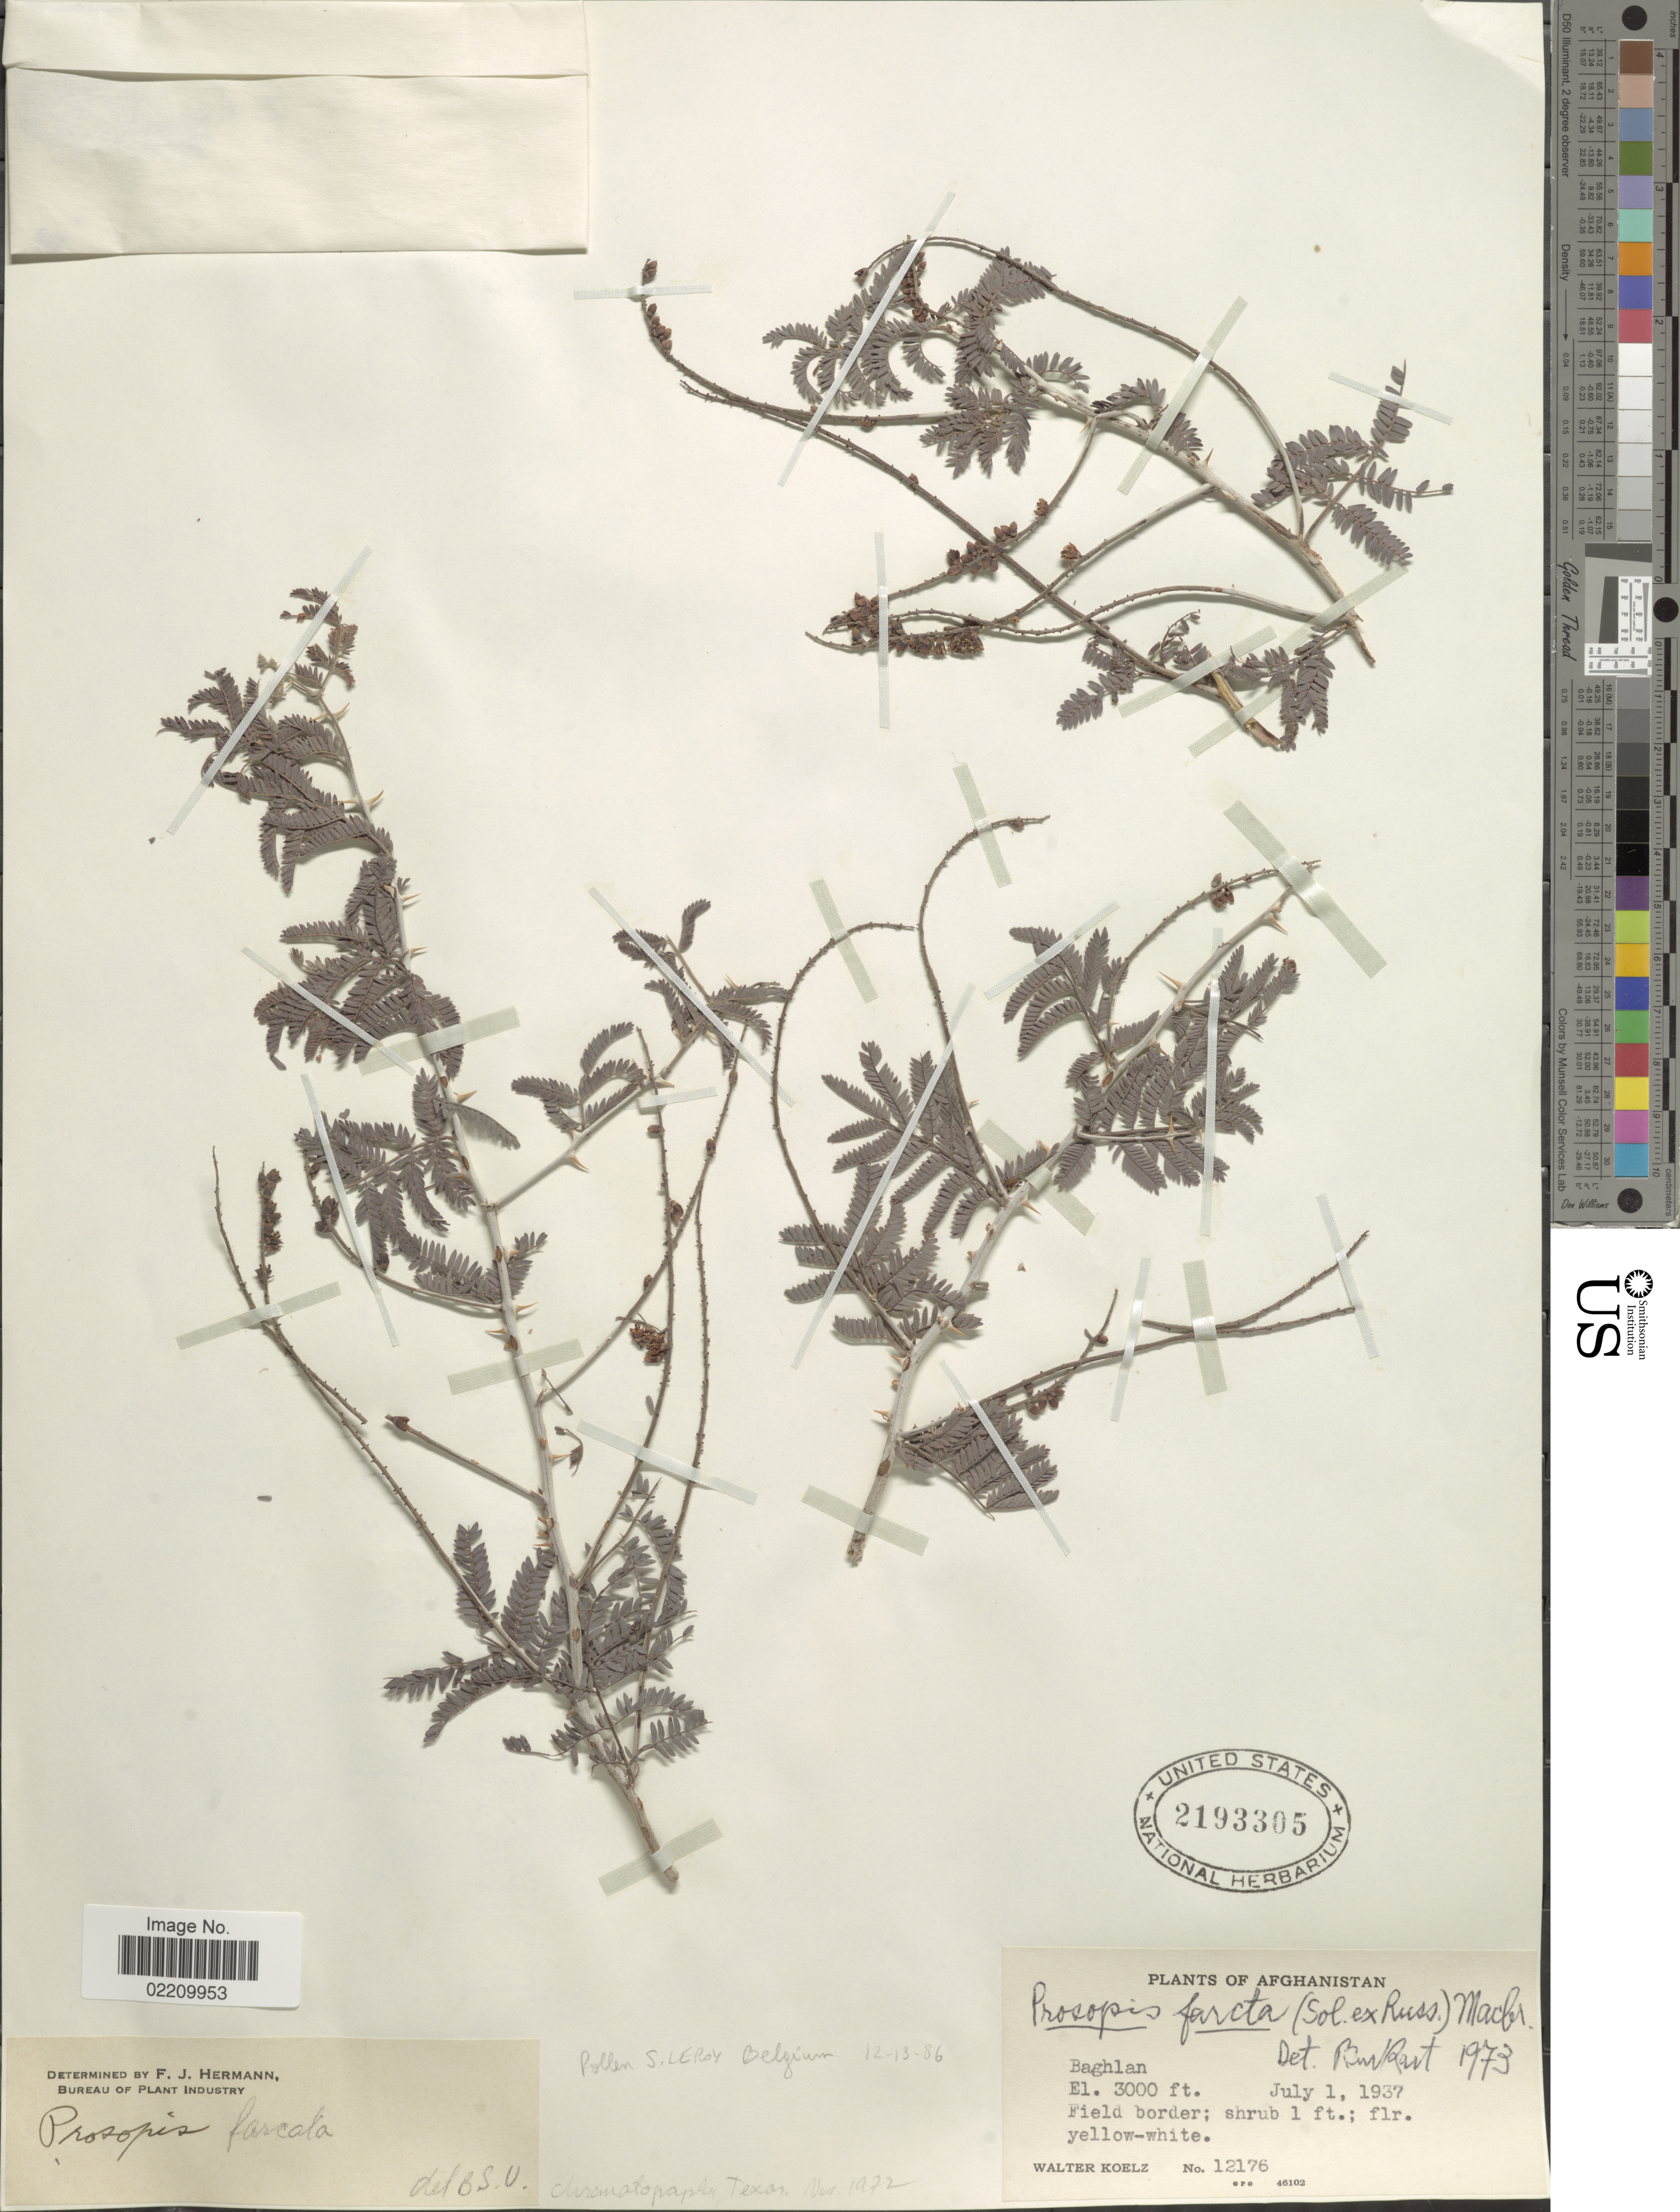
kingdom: Plantae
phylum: Tracheophyta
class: Magnoliopsida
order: Fabales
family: Fabaceae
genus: Prosopis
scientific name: Prosopis farcta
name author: (Banks & Sol.) J.F. Macbr.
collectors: W. N. Koelz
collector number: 12176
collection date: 1937-07-01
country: Afghanistan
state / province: Baghlan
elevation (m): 914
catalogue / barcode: US 2193305